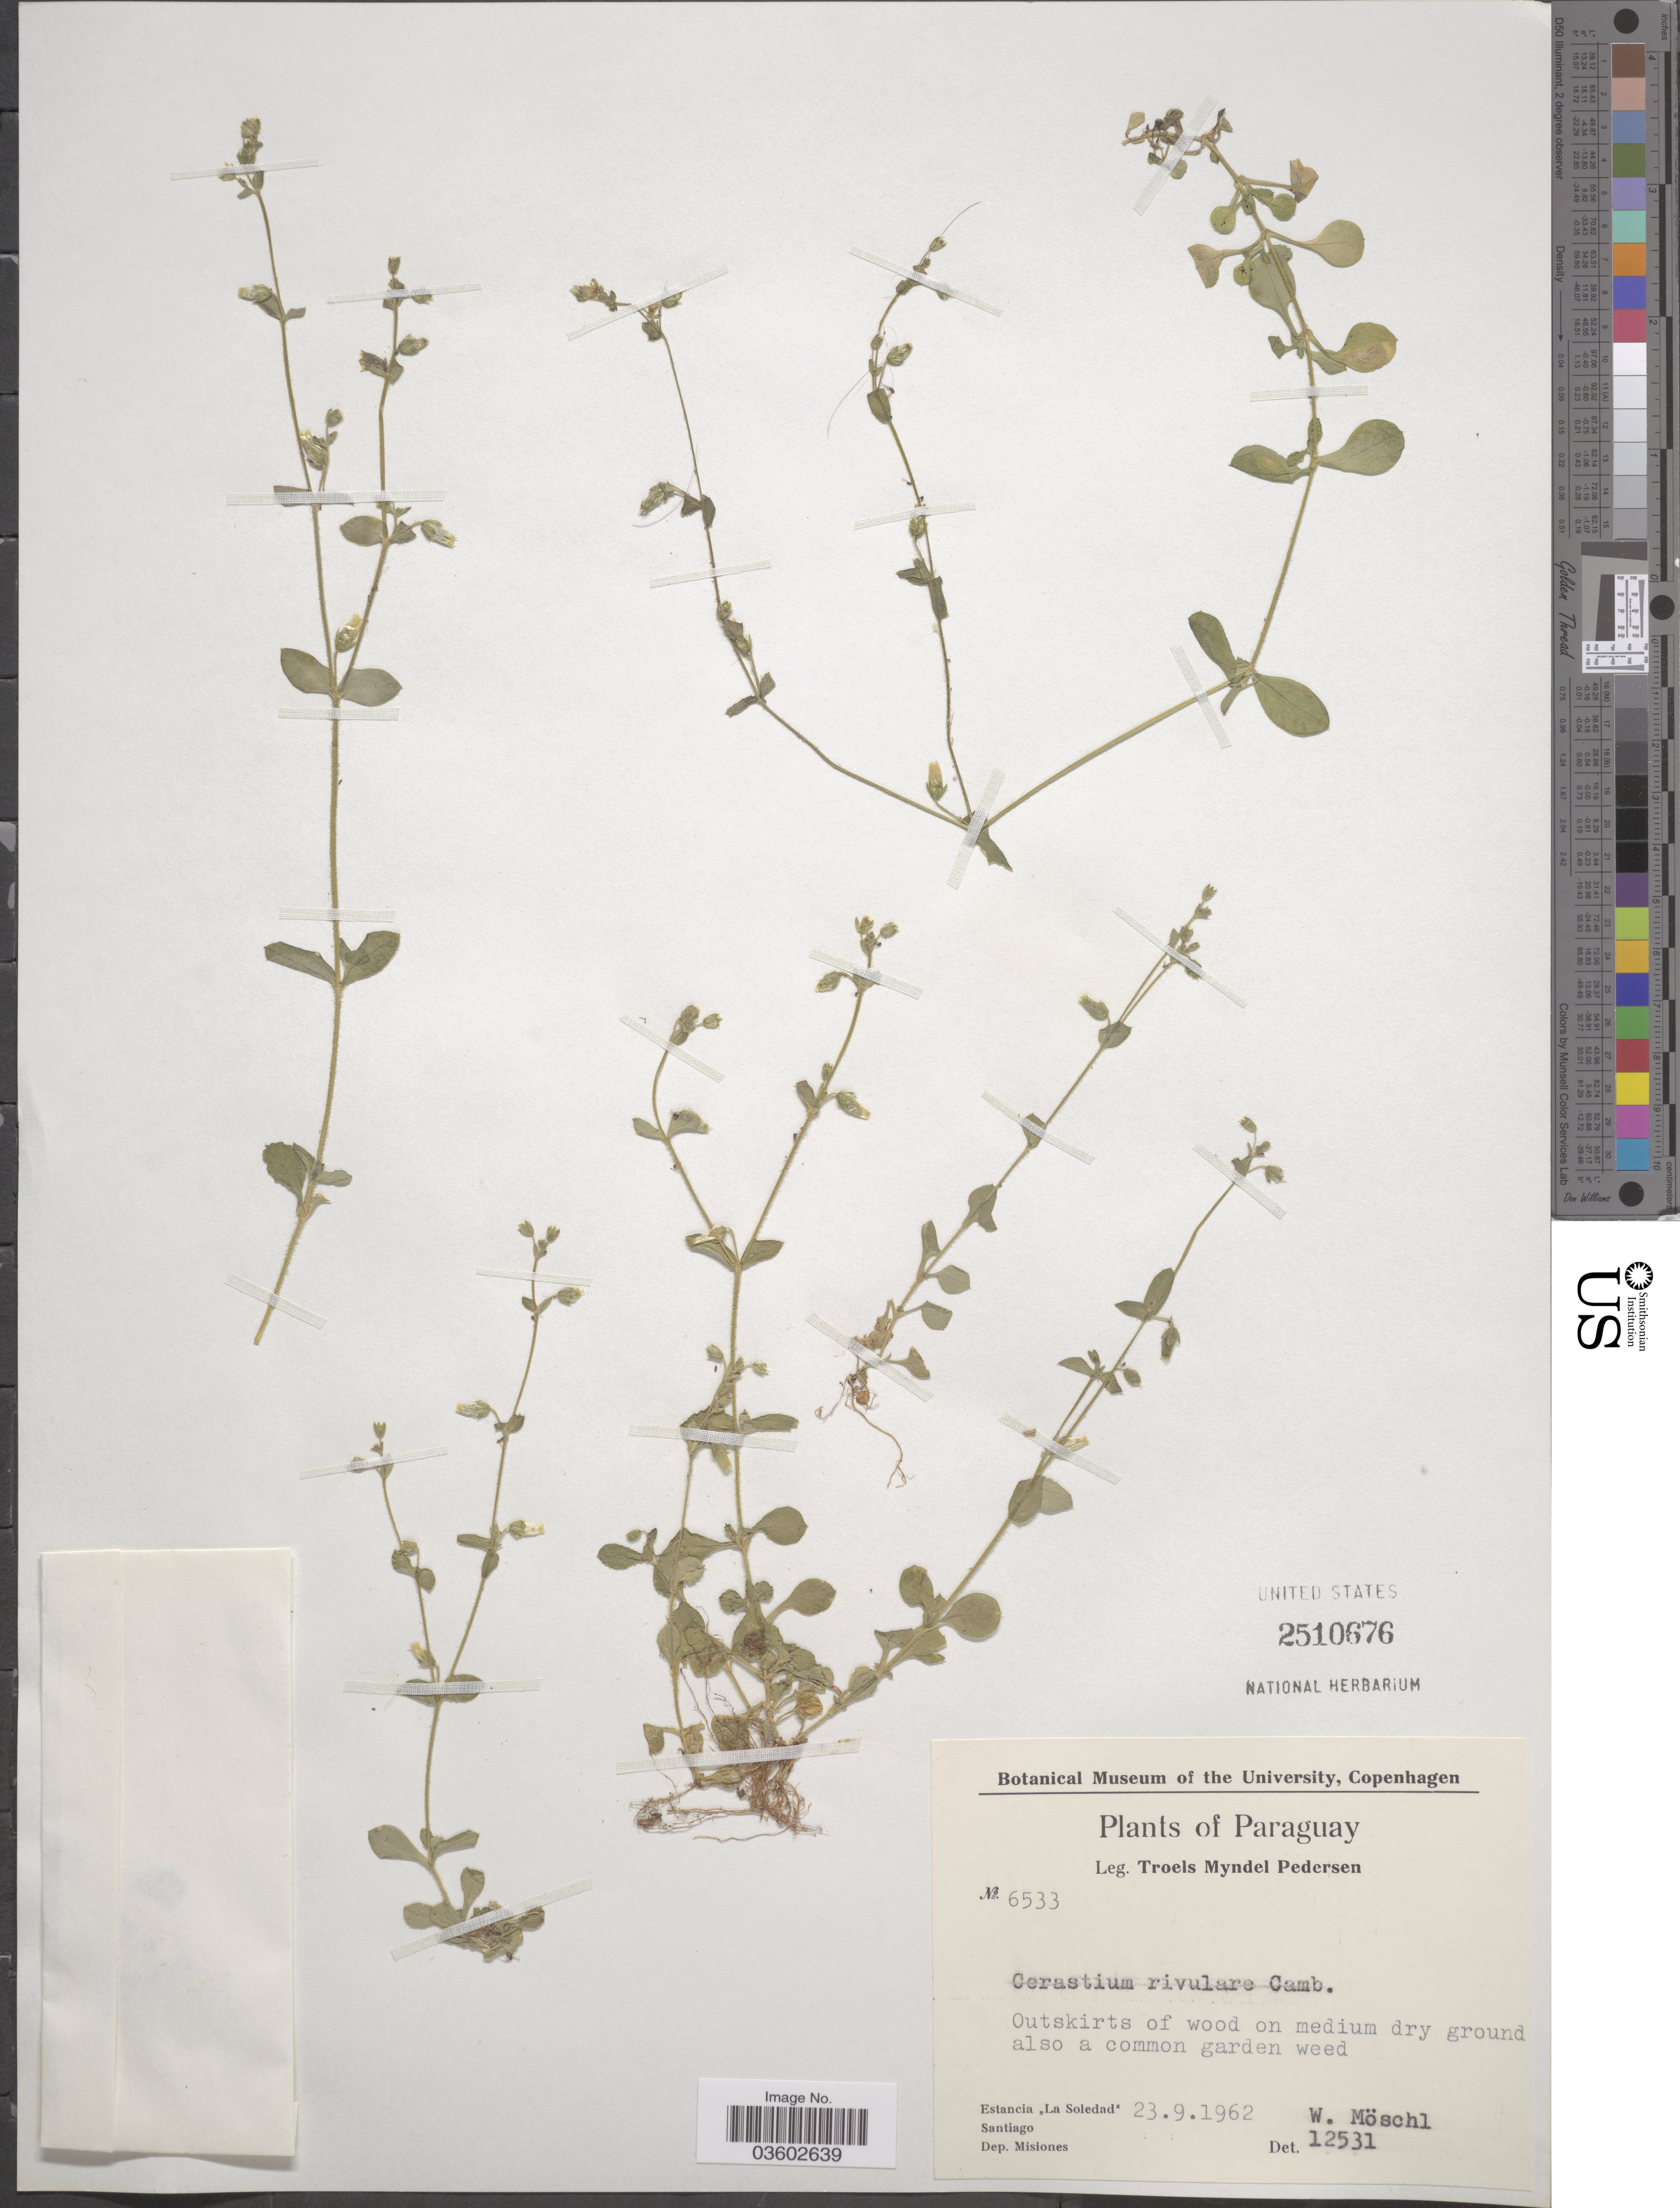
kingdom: Plantae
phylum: Tracheophyta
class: Magnoliopsida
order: Caryophyllales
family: Caryophyllaceae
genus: Cerastium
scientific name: Cerastium rivulare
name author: Cambess.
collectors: T. Pederson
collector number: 6533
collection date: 1962-09-23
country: Paraguay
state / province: Misiones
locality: Estancia "La Soledad". Santiago. Dep. Misiones.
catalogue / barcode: US 2510676